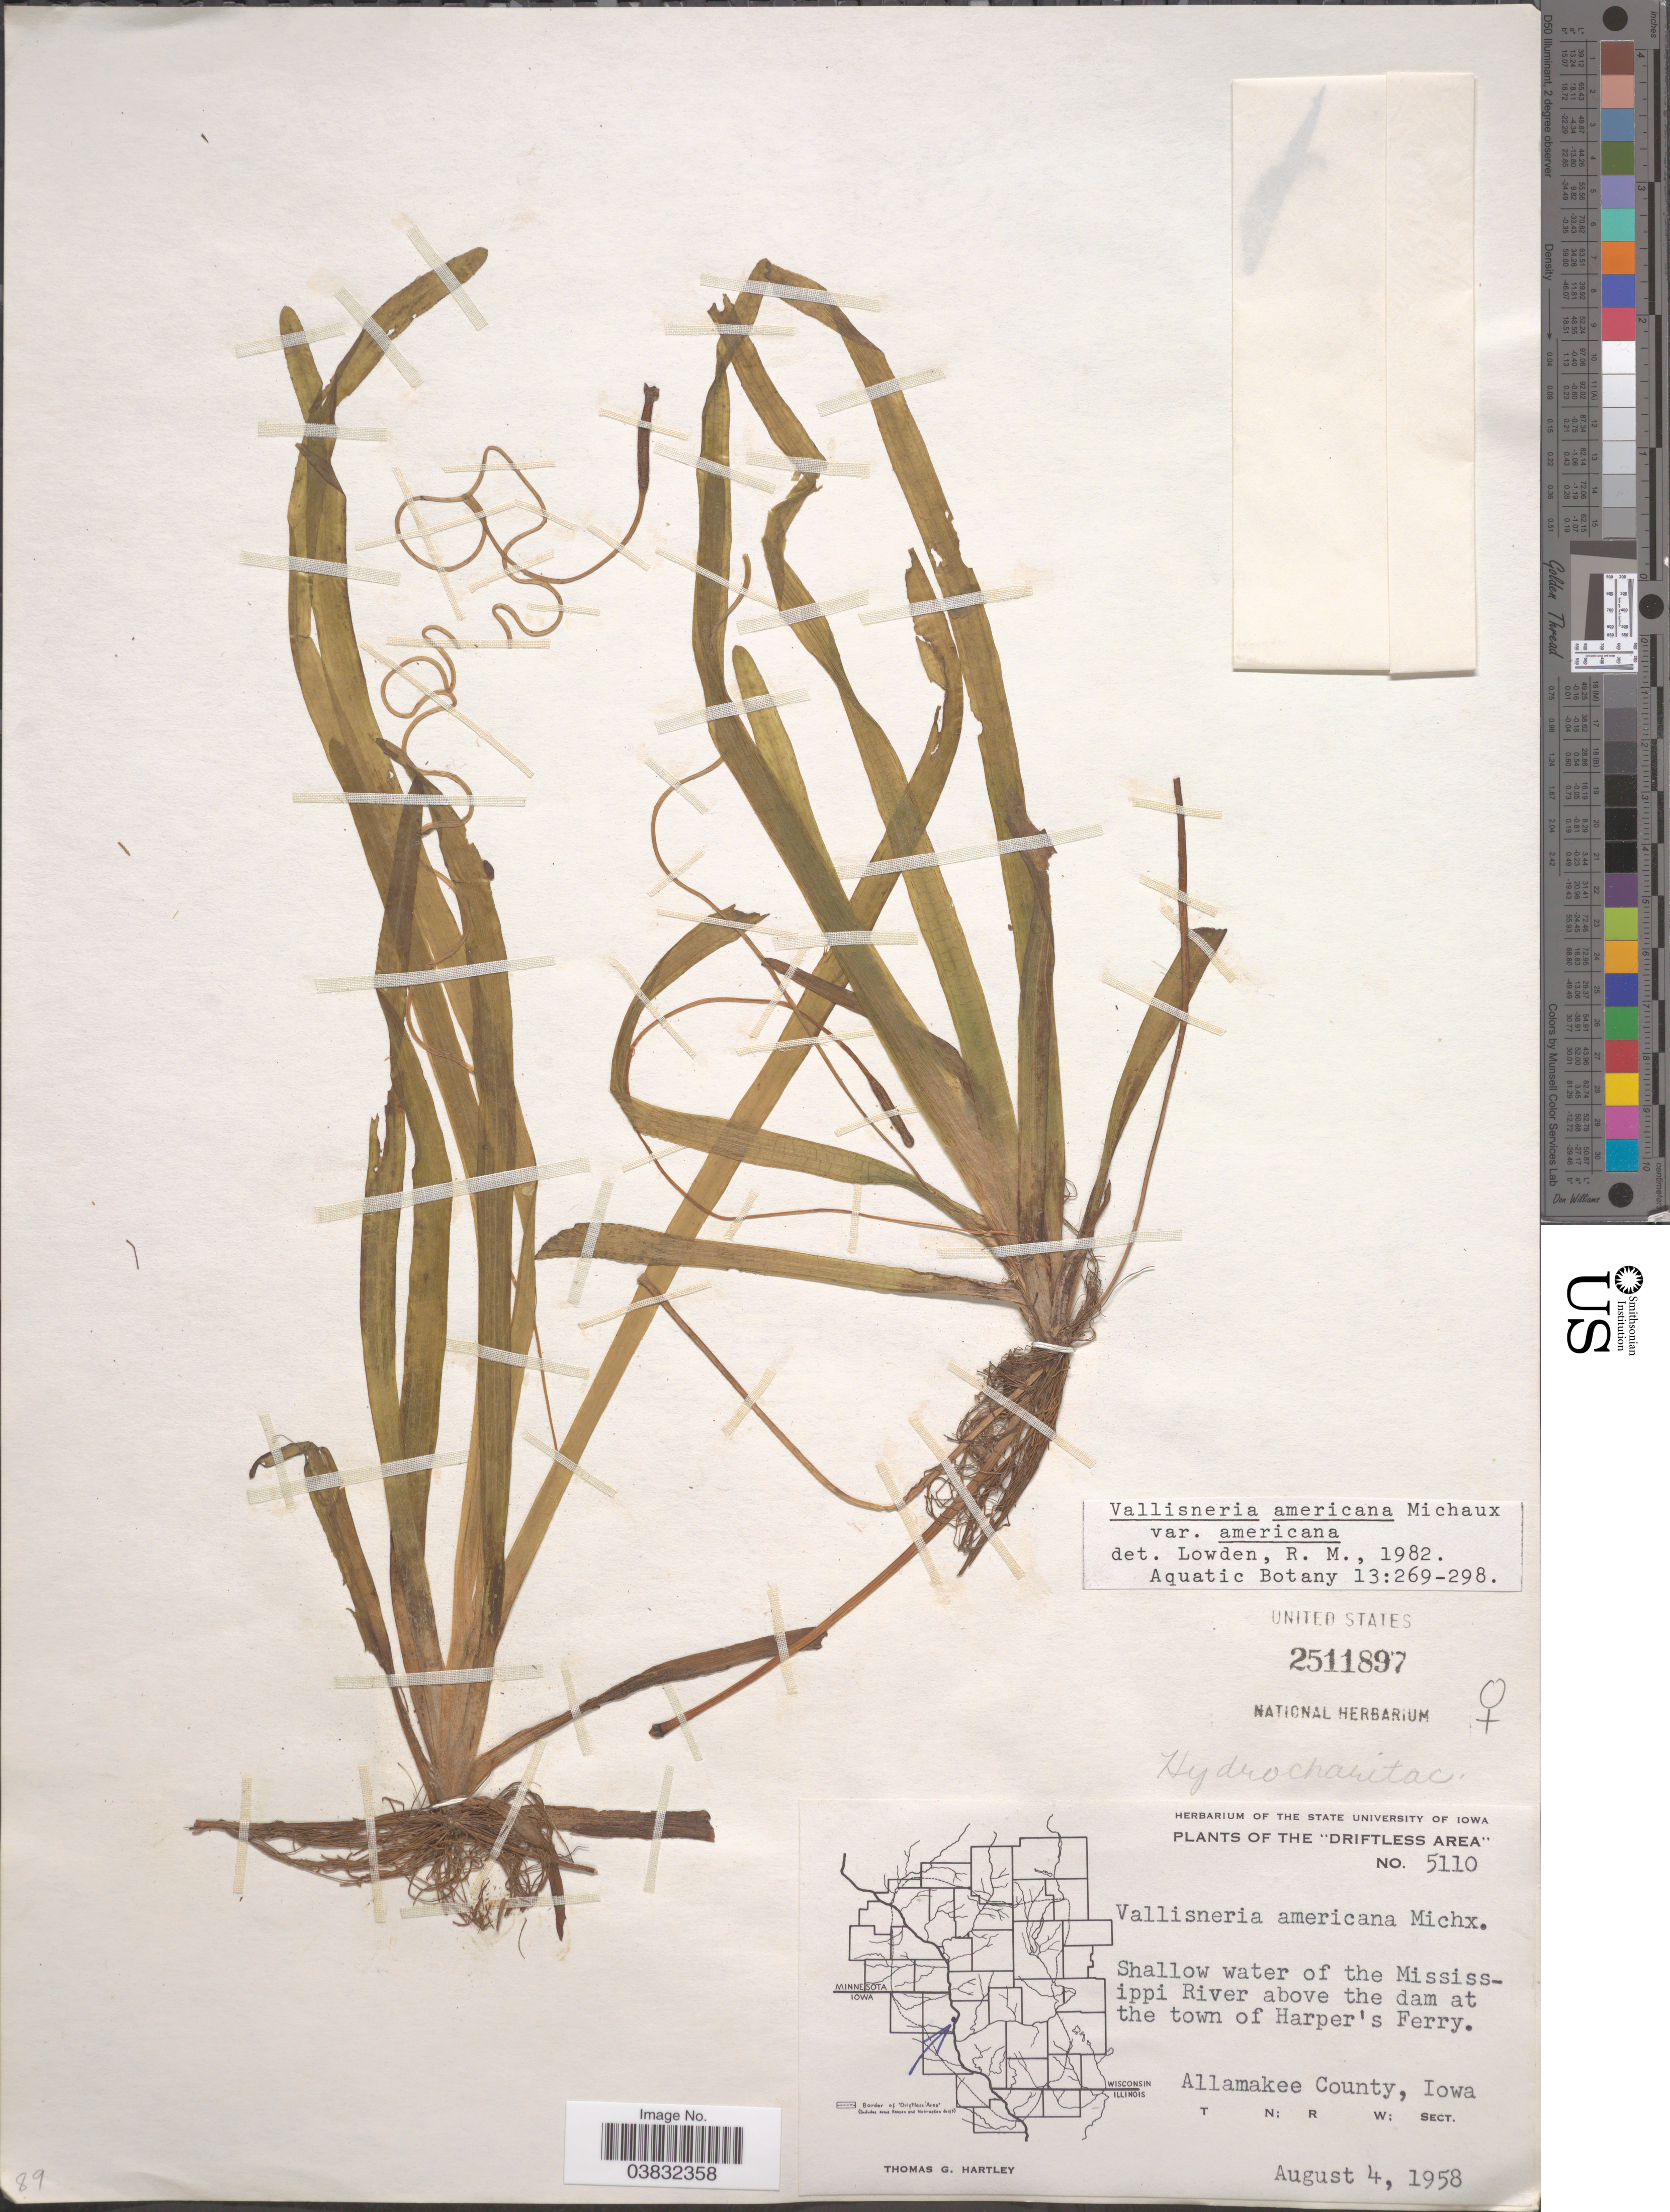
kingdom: Plantae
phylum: Tracheophyta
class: Liliopsida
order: Alismatales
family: Hydrocharitaceae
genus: Vallisneria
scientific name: Vallisneria americana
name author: Michx.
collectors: T. G. Hartley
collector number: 5110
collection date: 1958-08-04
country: United States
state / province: Iowa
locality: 'Driftless Area', Shallow water of the Mississippi River above the dam at the town of Harper's Ferry. Allamakee County.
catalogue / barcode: US 2511897